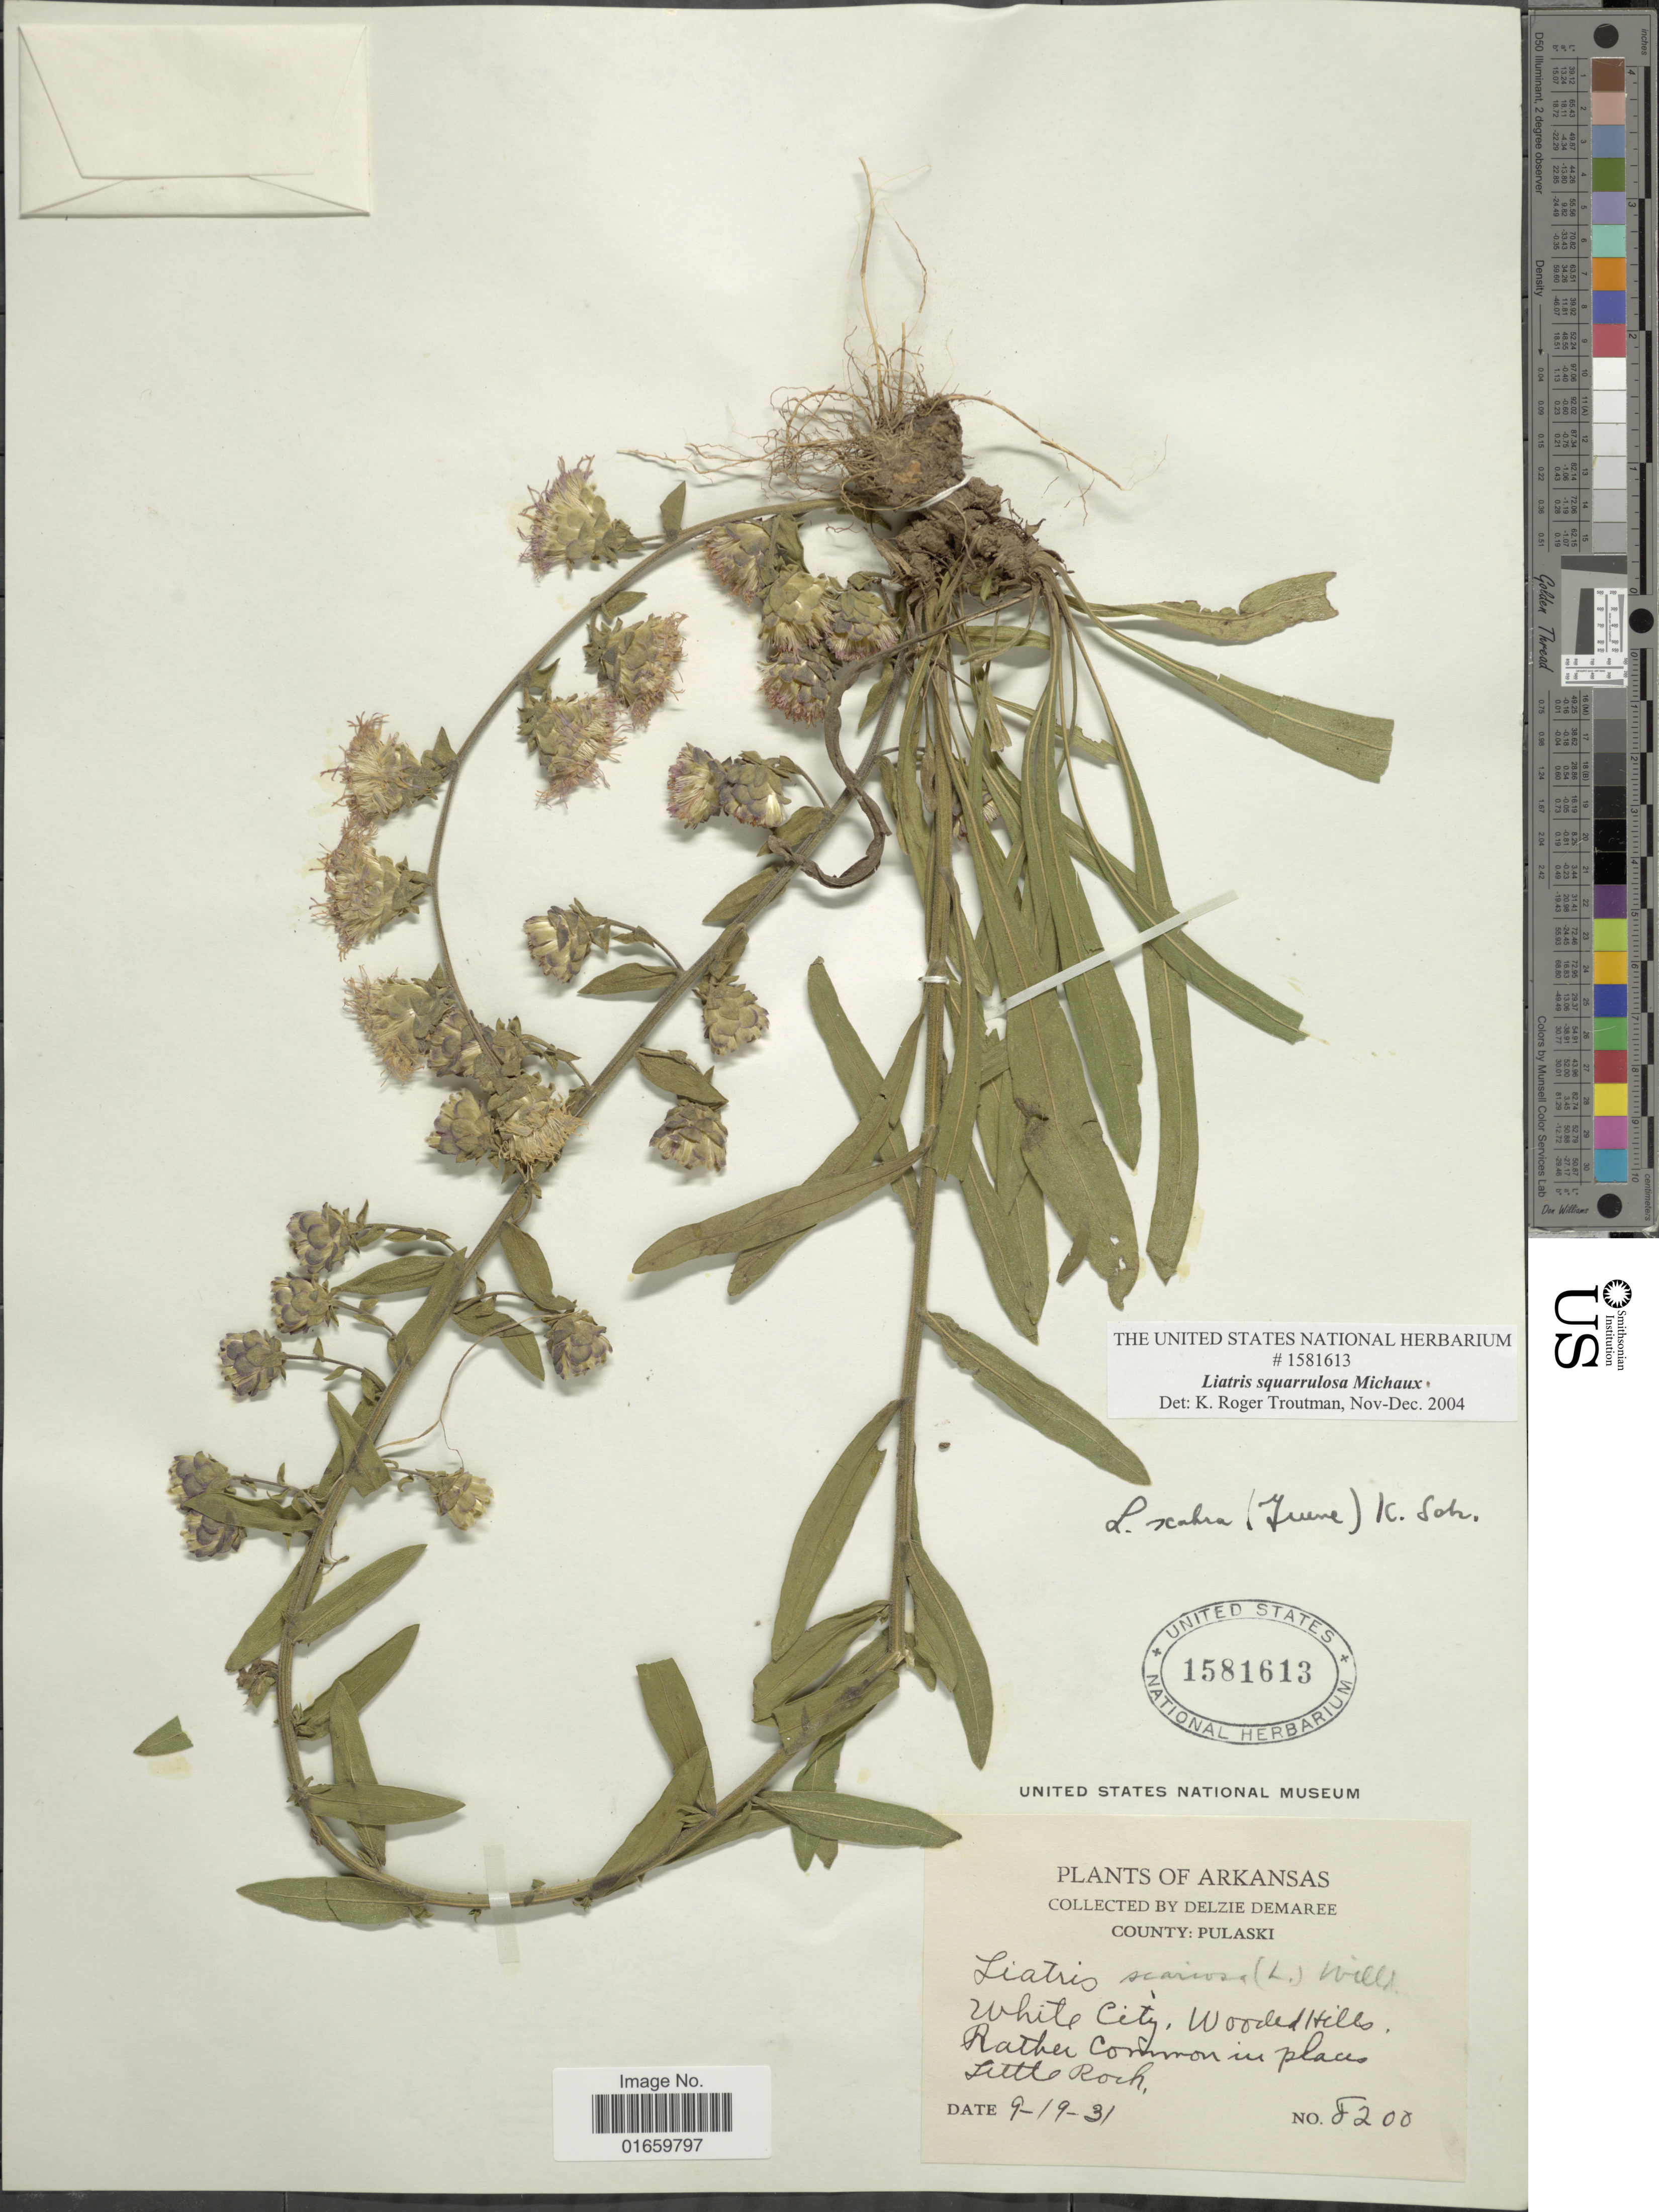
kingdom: Plantae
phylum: Tracheophyta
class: Magnoliopsida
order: Asterales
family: Asteraceae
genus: Liatris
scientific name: Liatris squarrulosa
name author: Michx.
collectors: D. Demaree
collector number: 8200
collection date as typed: Transcribed d/m/y: 19/9/31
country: United States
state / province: Arkansas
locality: County: Pulaski, White City, Wooded Hills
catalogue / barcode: US 1581613